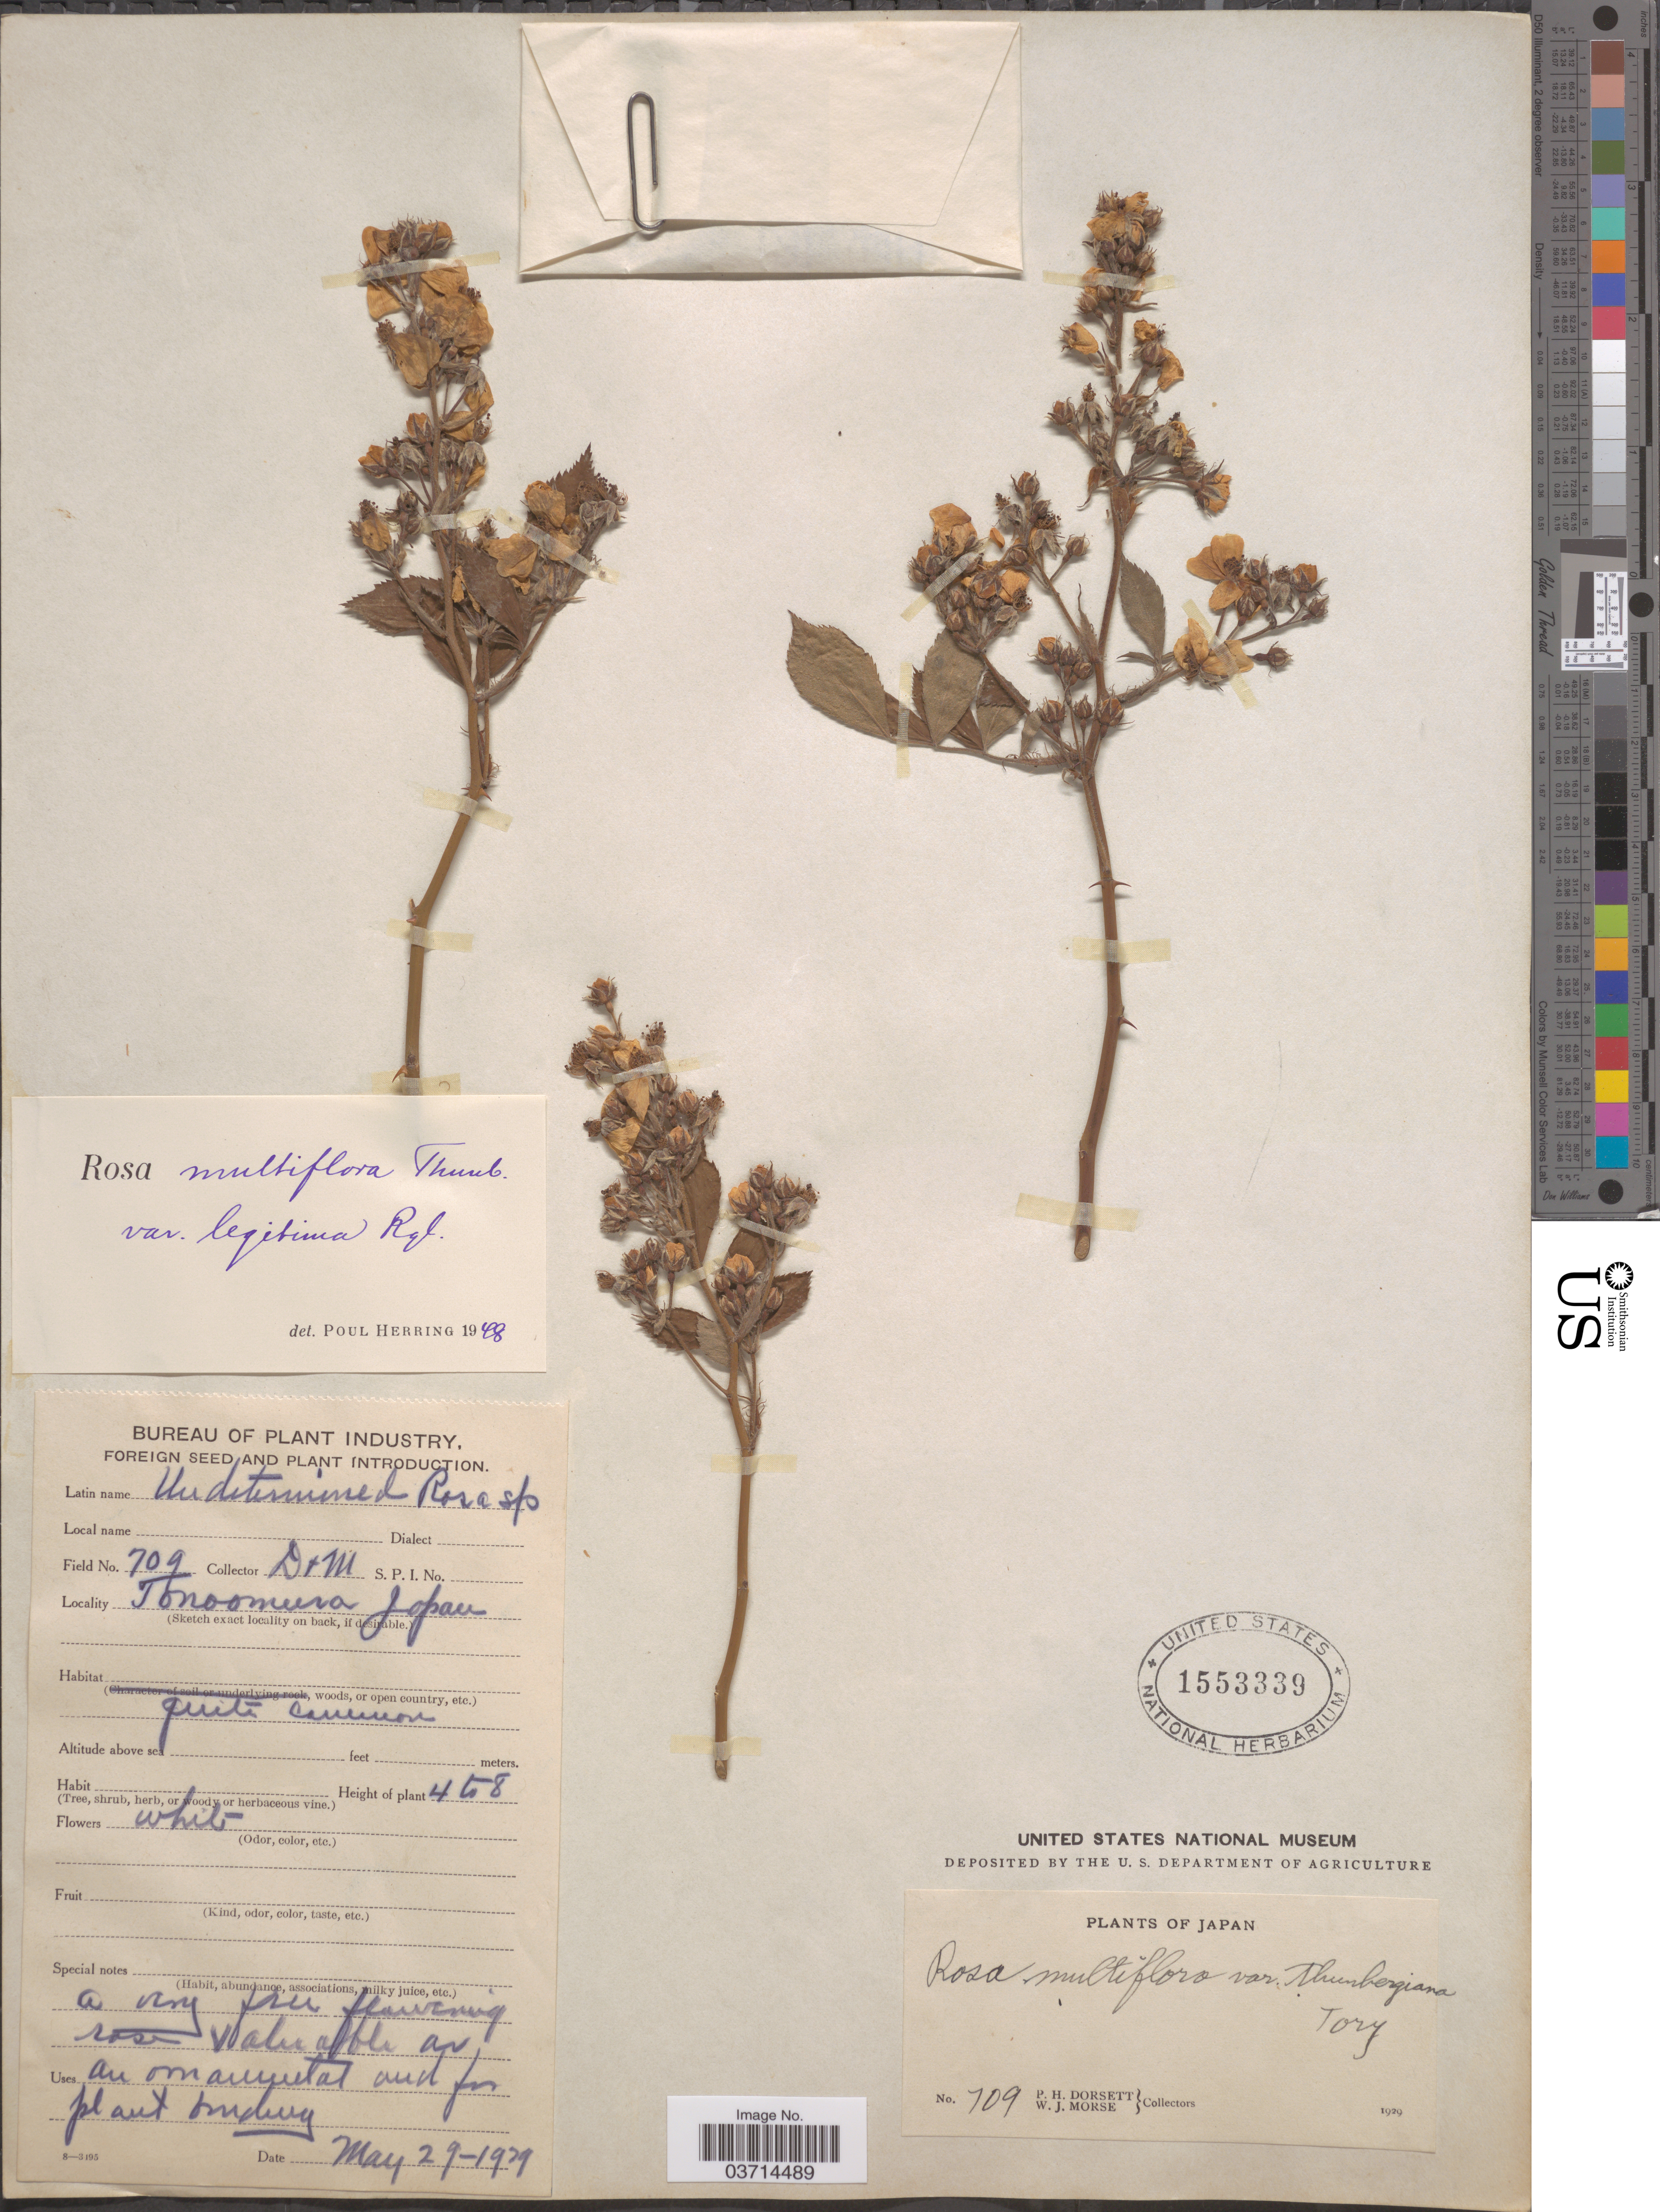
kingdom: Plantae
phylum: Tracheophyta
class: Magnoliopsida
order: Rosales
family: Rosaceae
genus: Rosa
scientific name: Rosa multiflora var. legitima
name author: Regel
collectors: P. H. Dorsett & W. J. Morse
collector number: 709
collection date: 1929-05-29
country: Japan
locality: Tonoomura.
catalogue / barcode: US 1553339